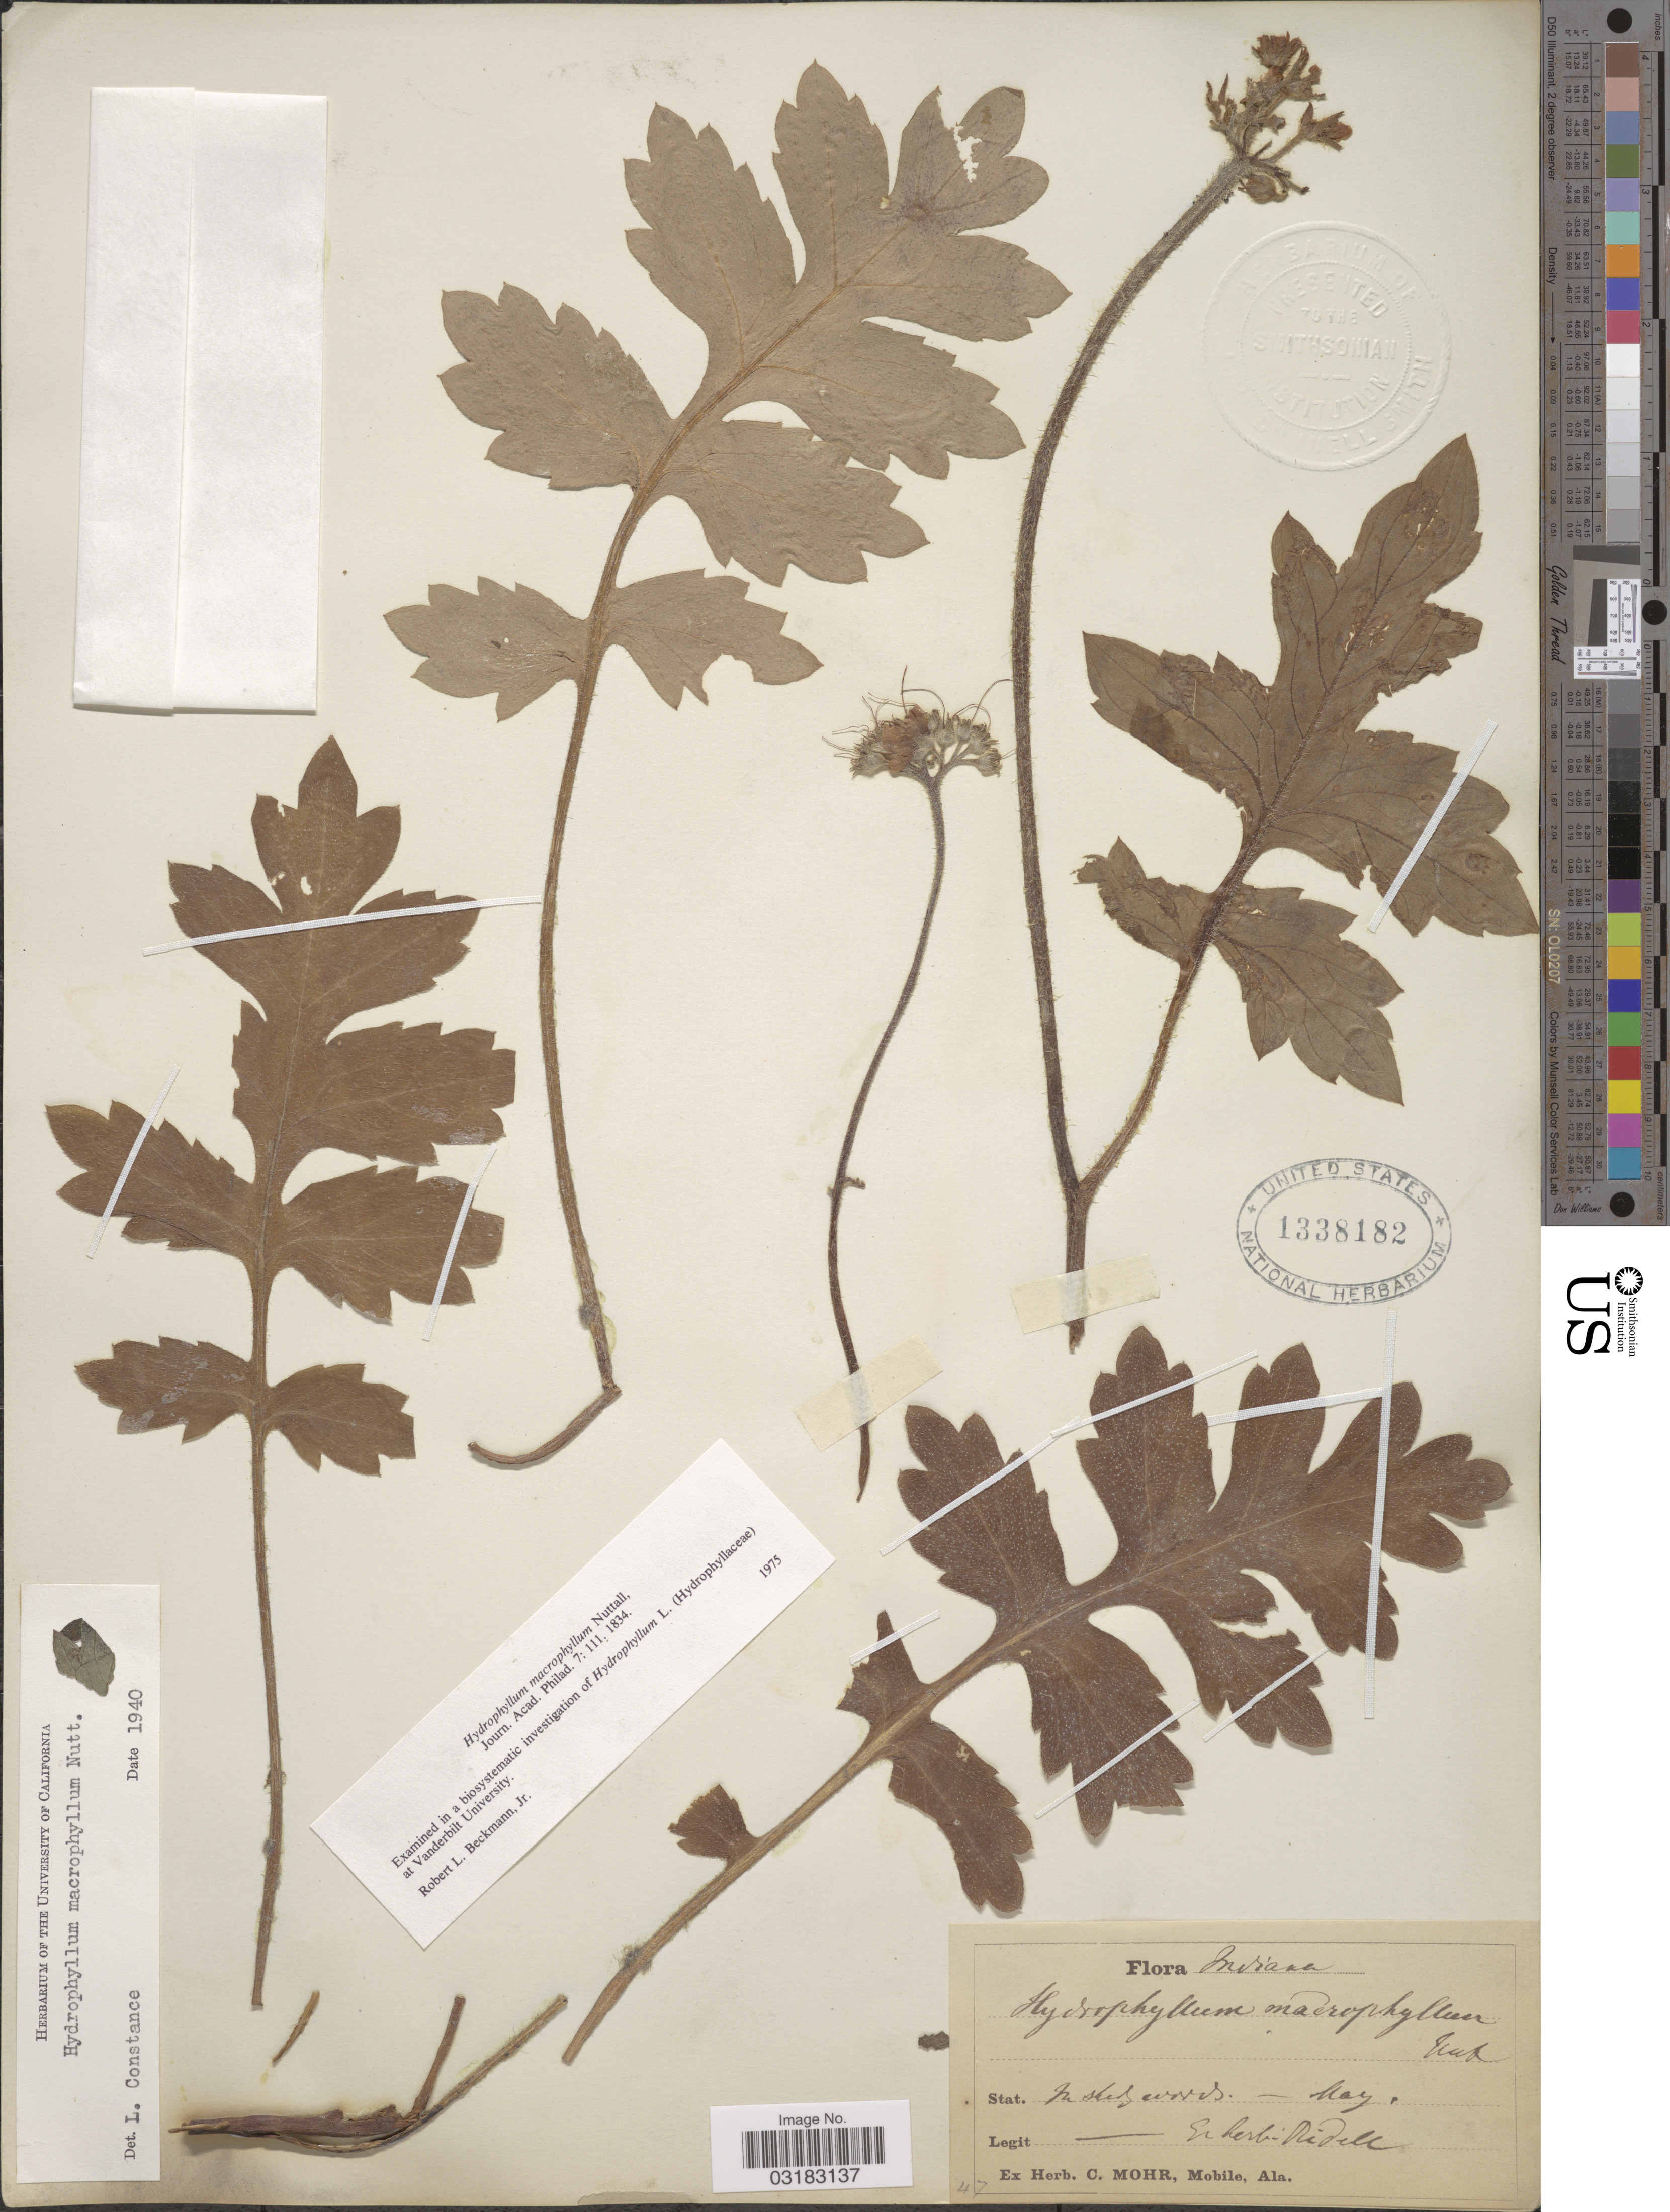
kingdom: Plantae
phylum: Tracheophyta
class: Magnoliopsida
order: Boraginales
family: Hydrophyllaceae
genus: Hydrophyllum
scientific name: Hydrophyllum macrophyllum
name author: Nutt.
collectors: ex herb. Ridell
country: United States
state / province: Indiana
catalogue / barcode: US 1338182